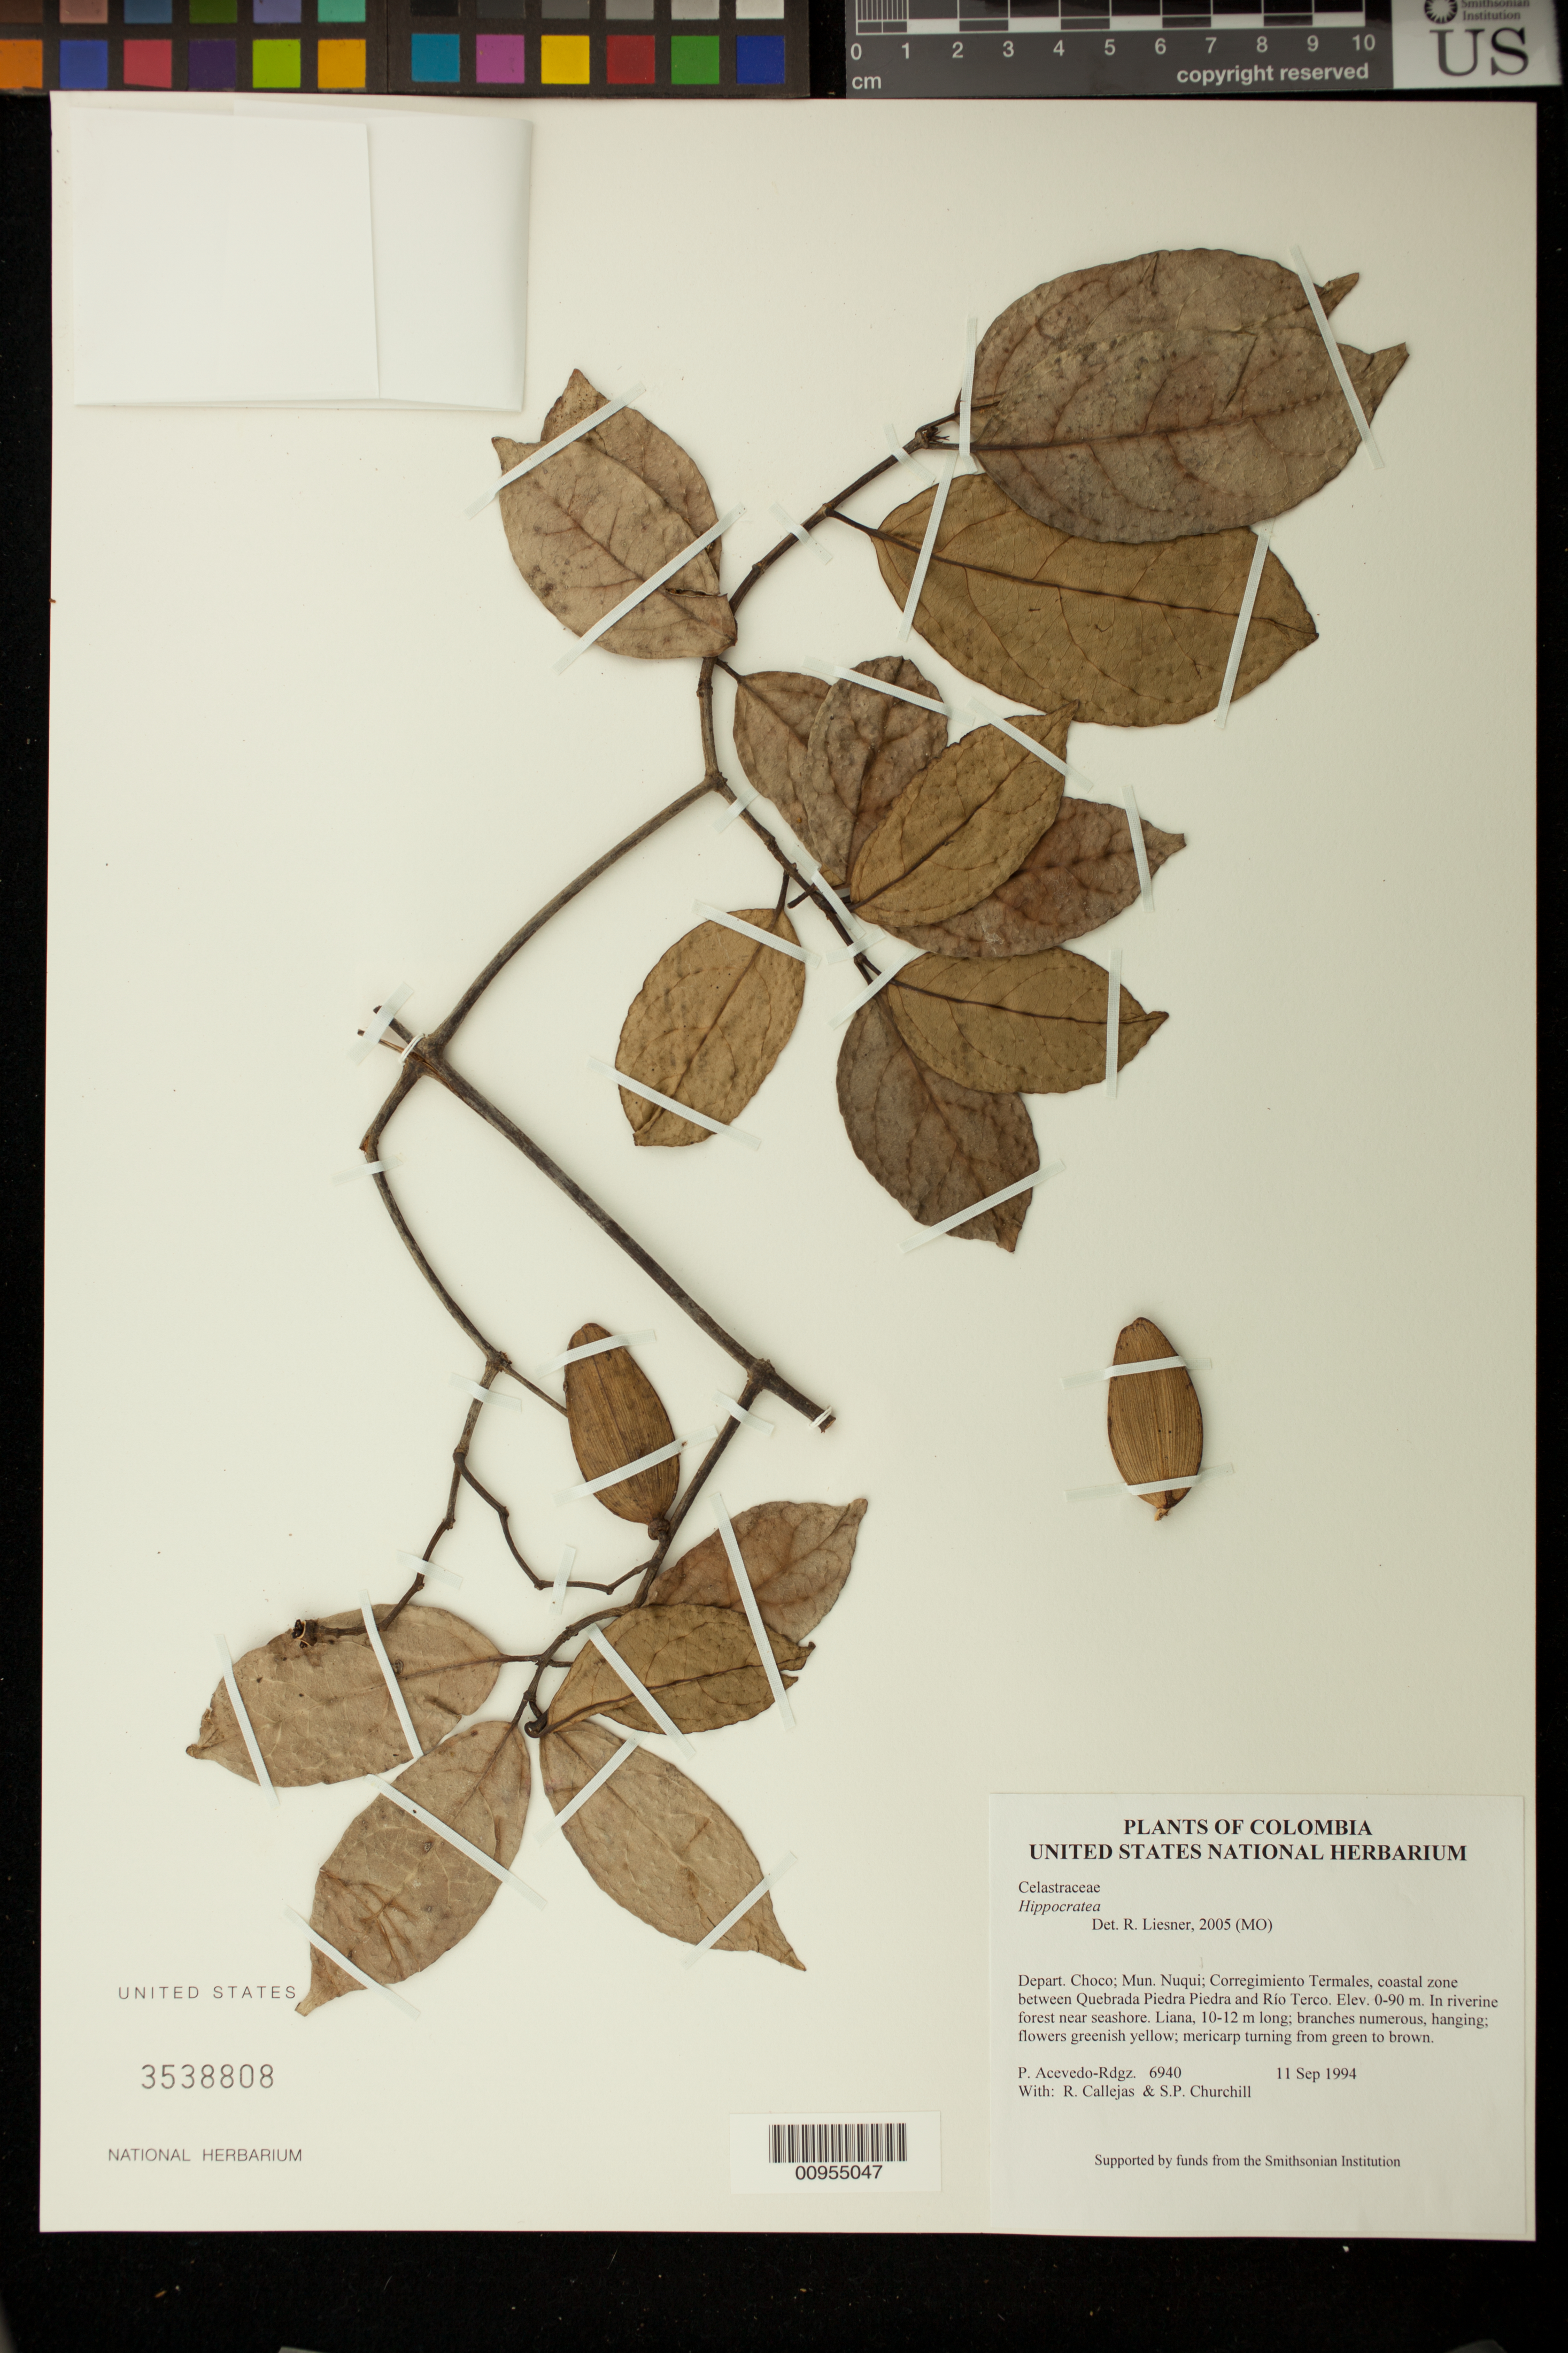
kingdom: Plantae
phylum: Tracheophyta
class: Magnoliopsida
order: Celastrales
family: Celastraceae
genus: Hippocratea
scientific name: Hippocratea volubilis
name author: L.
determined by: Acevedo-Rodríguez, P., (BOT), Smithsonian Institution - National Museum of Natural History (UNITED STATES)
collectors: P. Acevedo-Rodr., R. Callejas & S. Churchill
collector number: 6940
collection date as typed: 11 Sep 1994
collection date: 1994-09-11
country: Colombia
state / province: Chocó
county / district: Nuqui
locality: Depart. Choco; Mun. Nuqui; Corregimiento Termales, coastal zone between Quebrada Piedra Piedra and Río Terco.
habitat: In riverine forest near seashore.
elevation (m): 10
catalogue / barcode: US 3538808